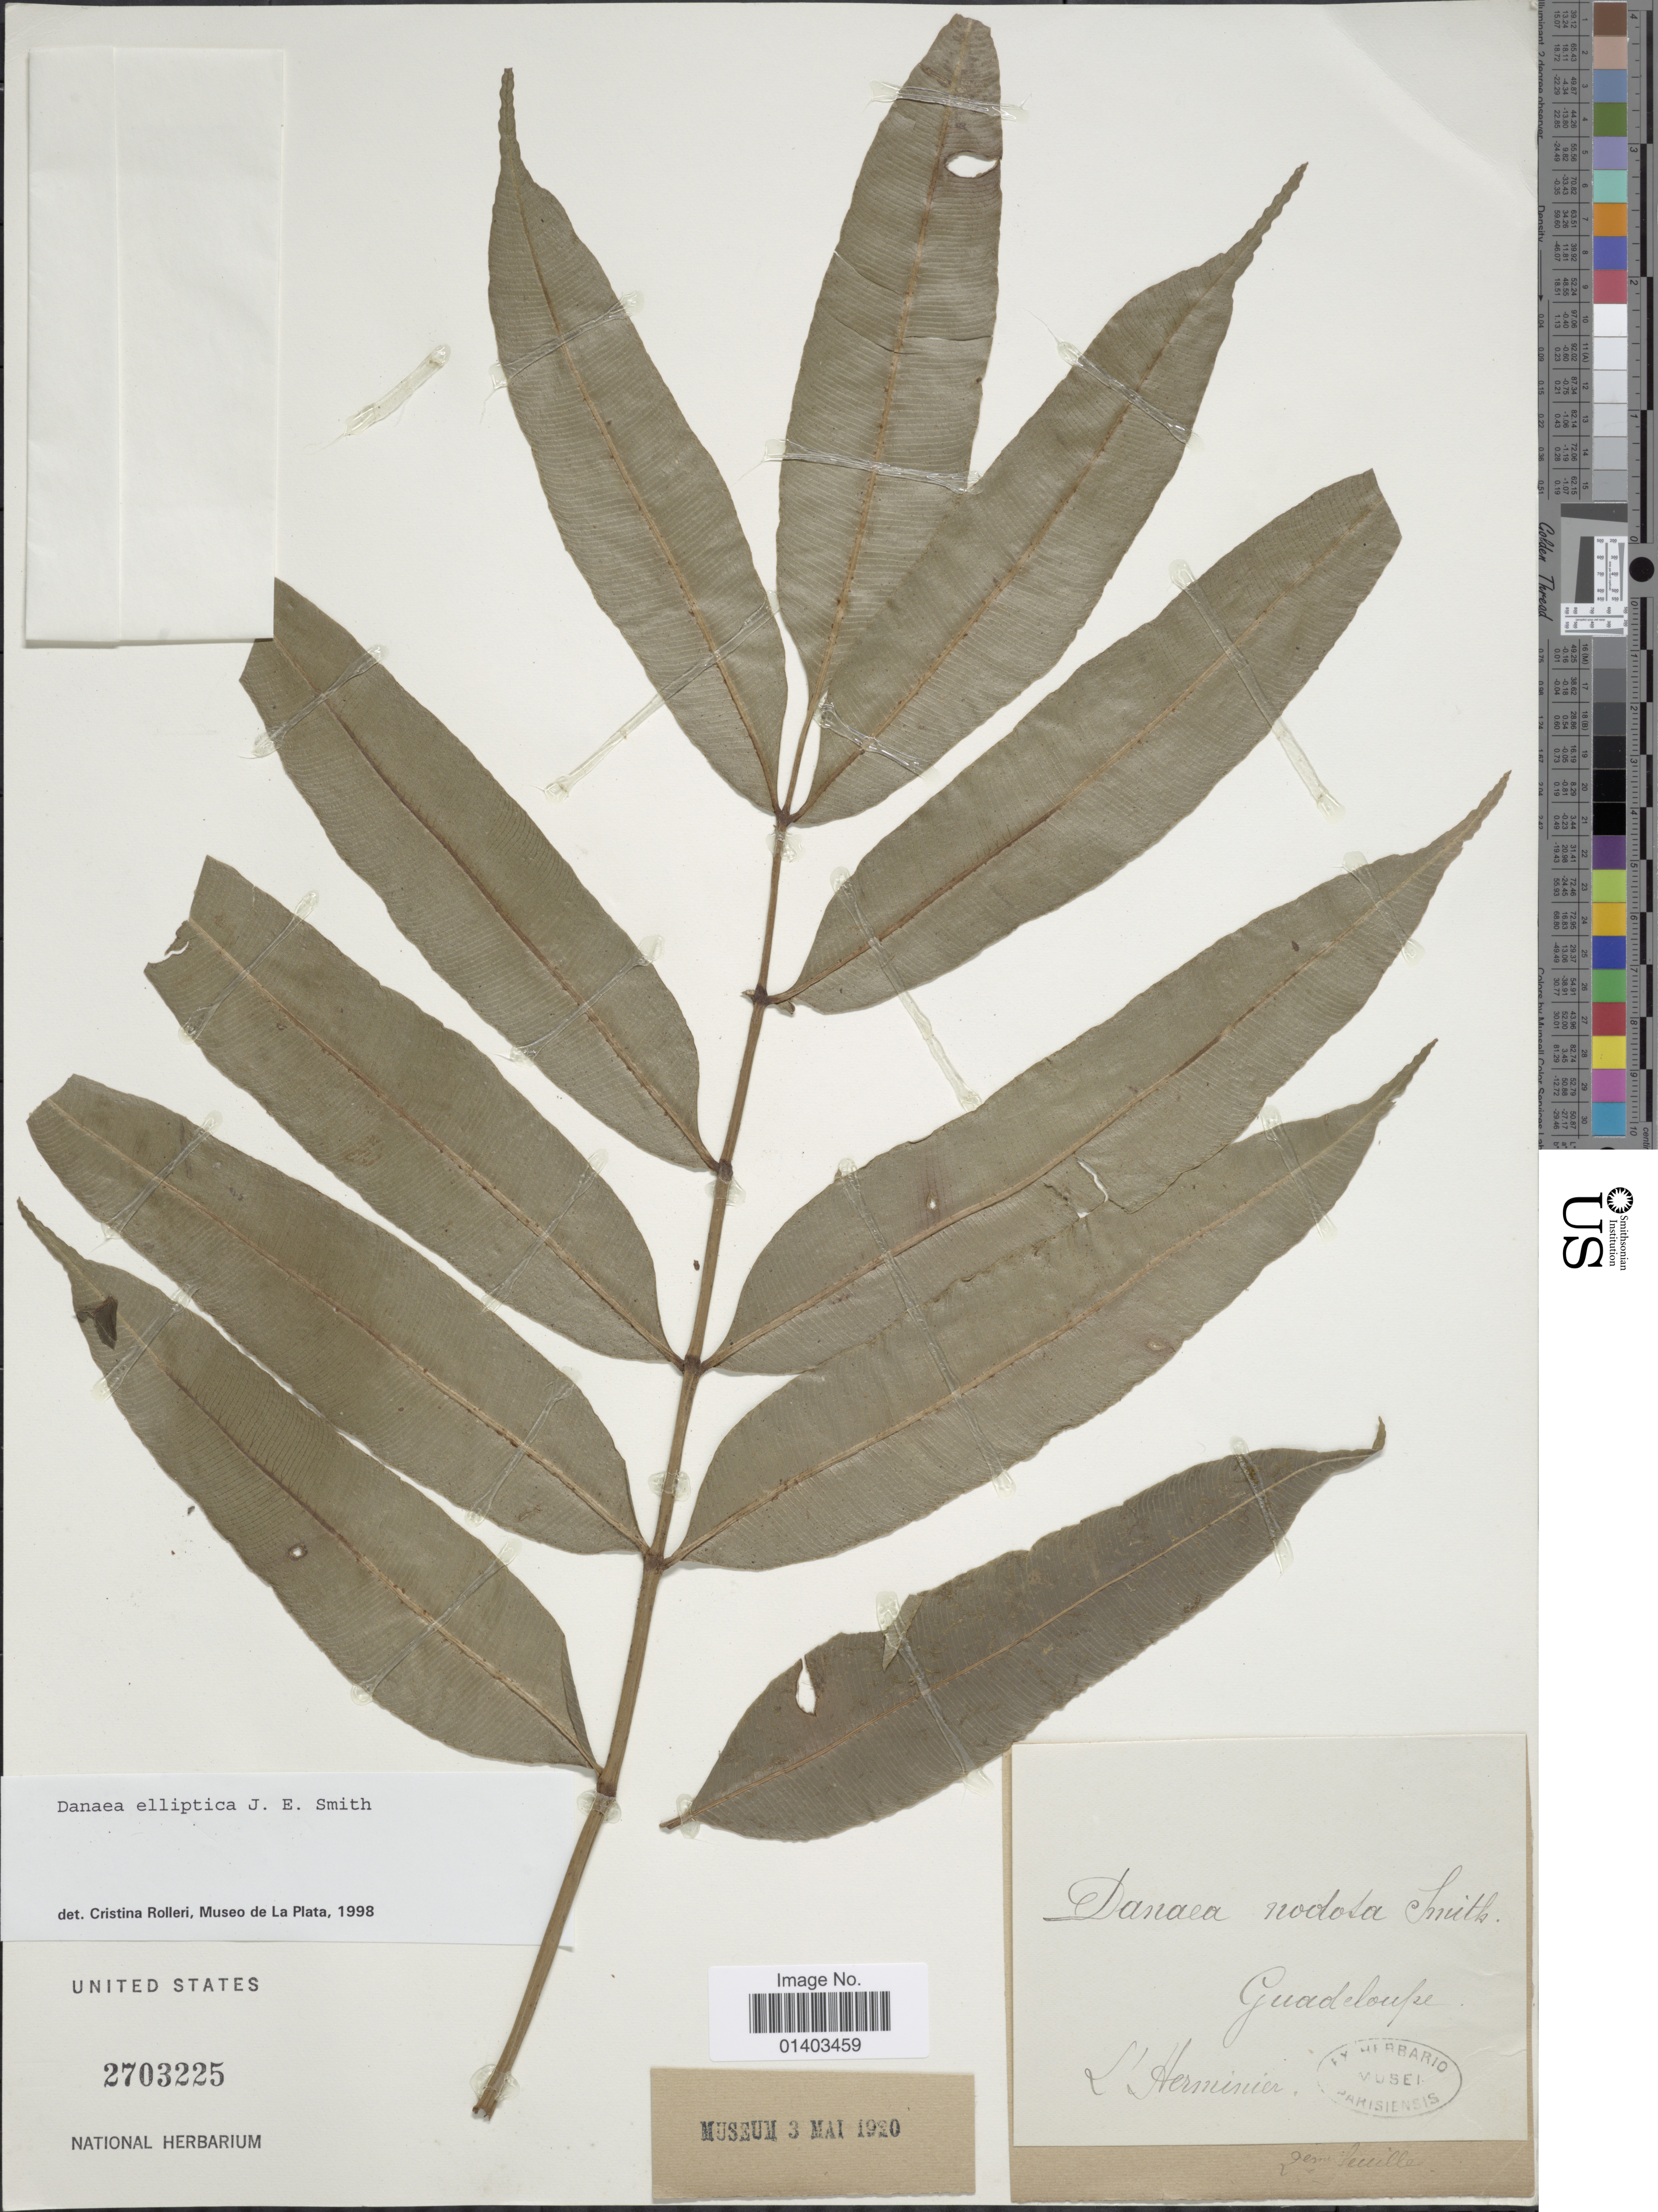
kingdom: Plantae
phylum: Tracheophyta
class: Polypodiopsida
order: Marattiales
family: Marattiaceae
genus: Danaea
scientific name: Danaea elliptica subsp. elliptica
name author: Sm.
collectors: L' Herminier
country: Guadeloupe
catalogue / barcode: US 2703225